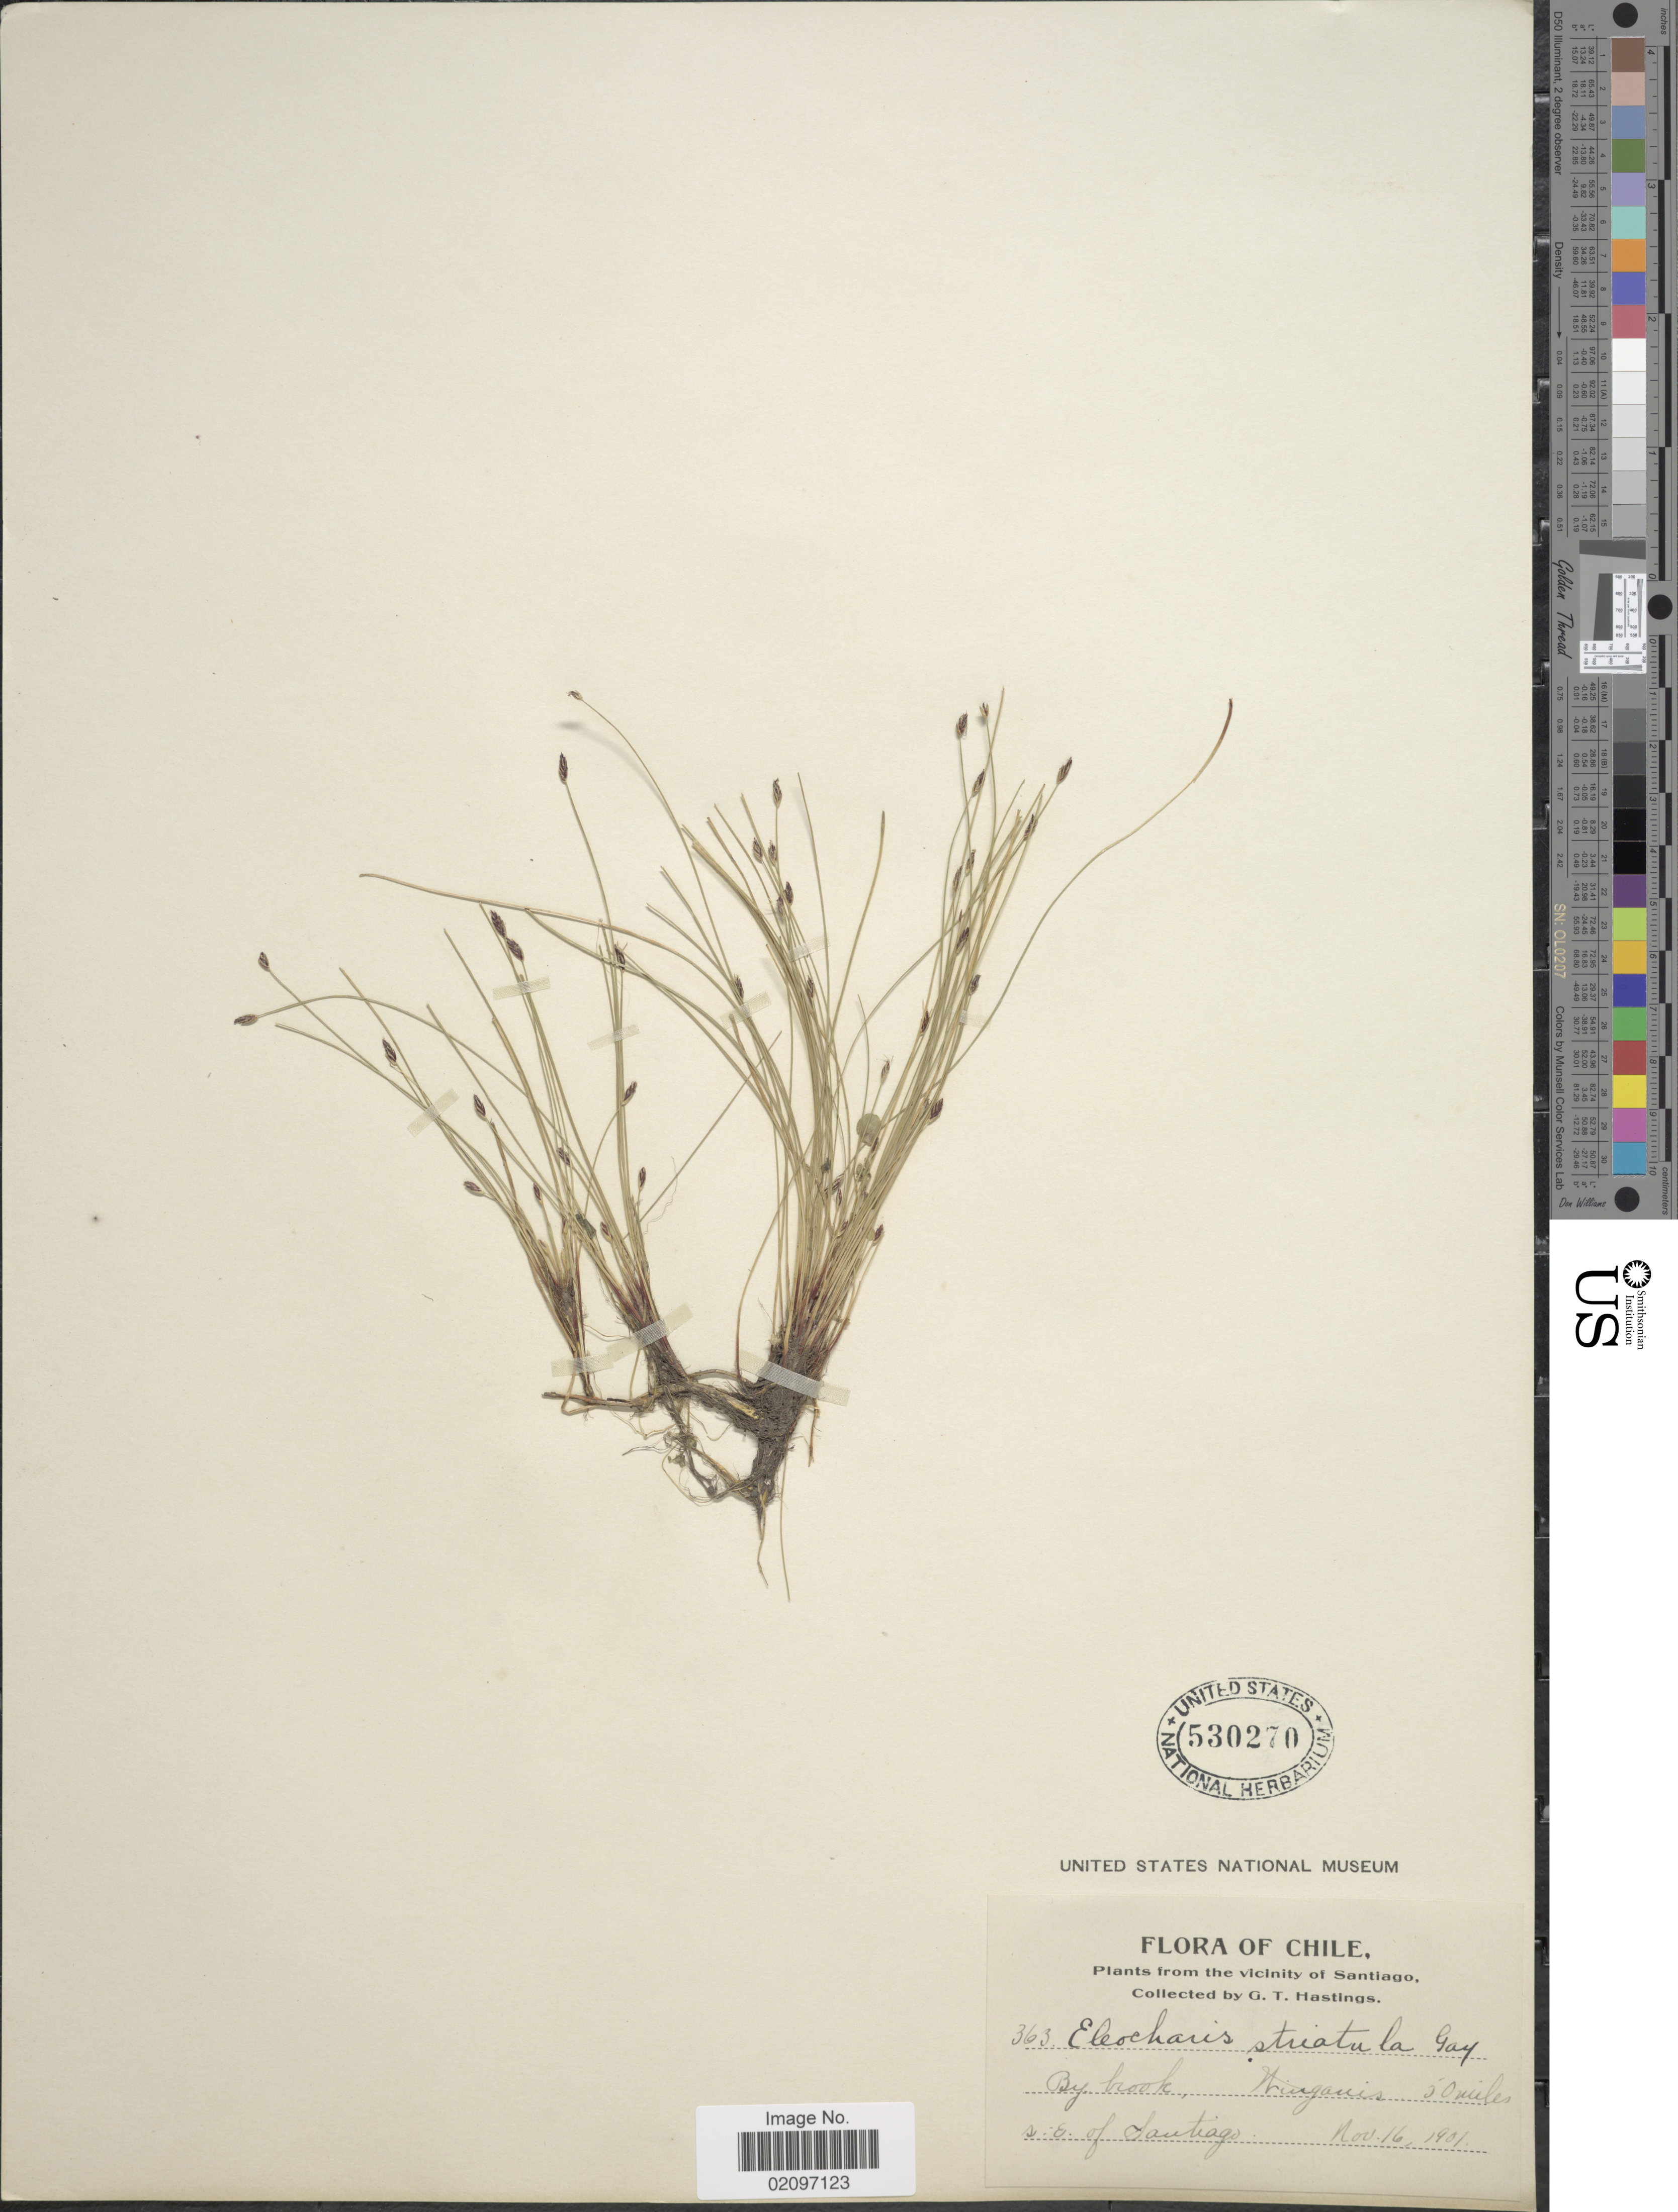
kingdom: Plantae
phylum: Tracheophyta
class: Liliopsida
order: Poales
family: Cyperaceae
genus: Eleocharis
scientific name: Eleocharis bonariensis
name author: Nees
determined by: Strong, Mark T., (BOT), Smithsonian Institution - National Museum of Natural History (UNITED STATES)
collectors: G. Hastings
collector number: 363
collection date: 1901-11-16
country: Chile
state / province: Región Metropolitana (RM)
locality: From the vicinity of Santiago, S.E. of Santiago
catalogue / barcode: US 530270